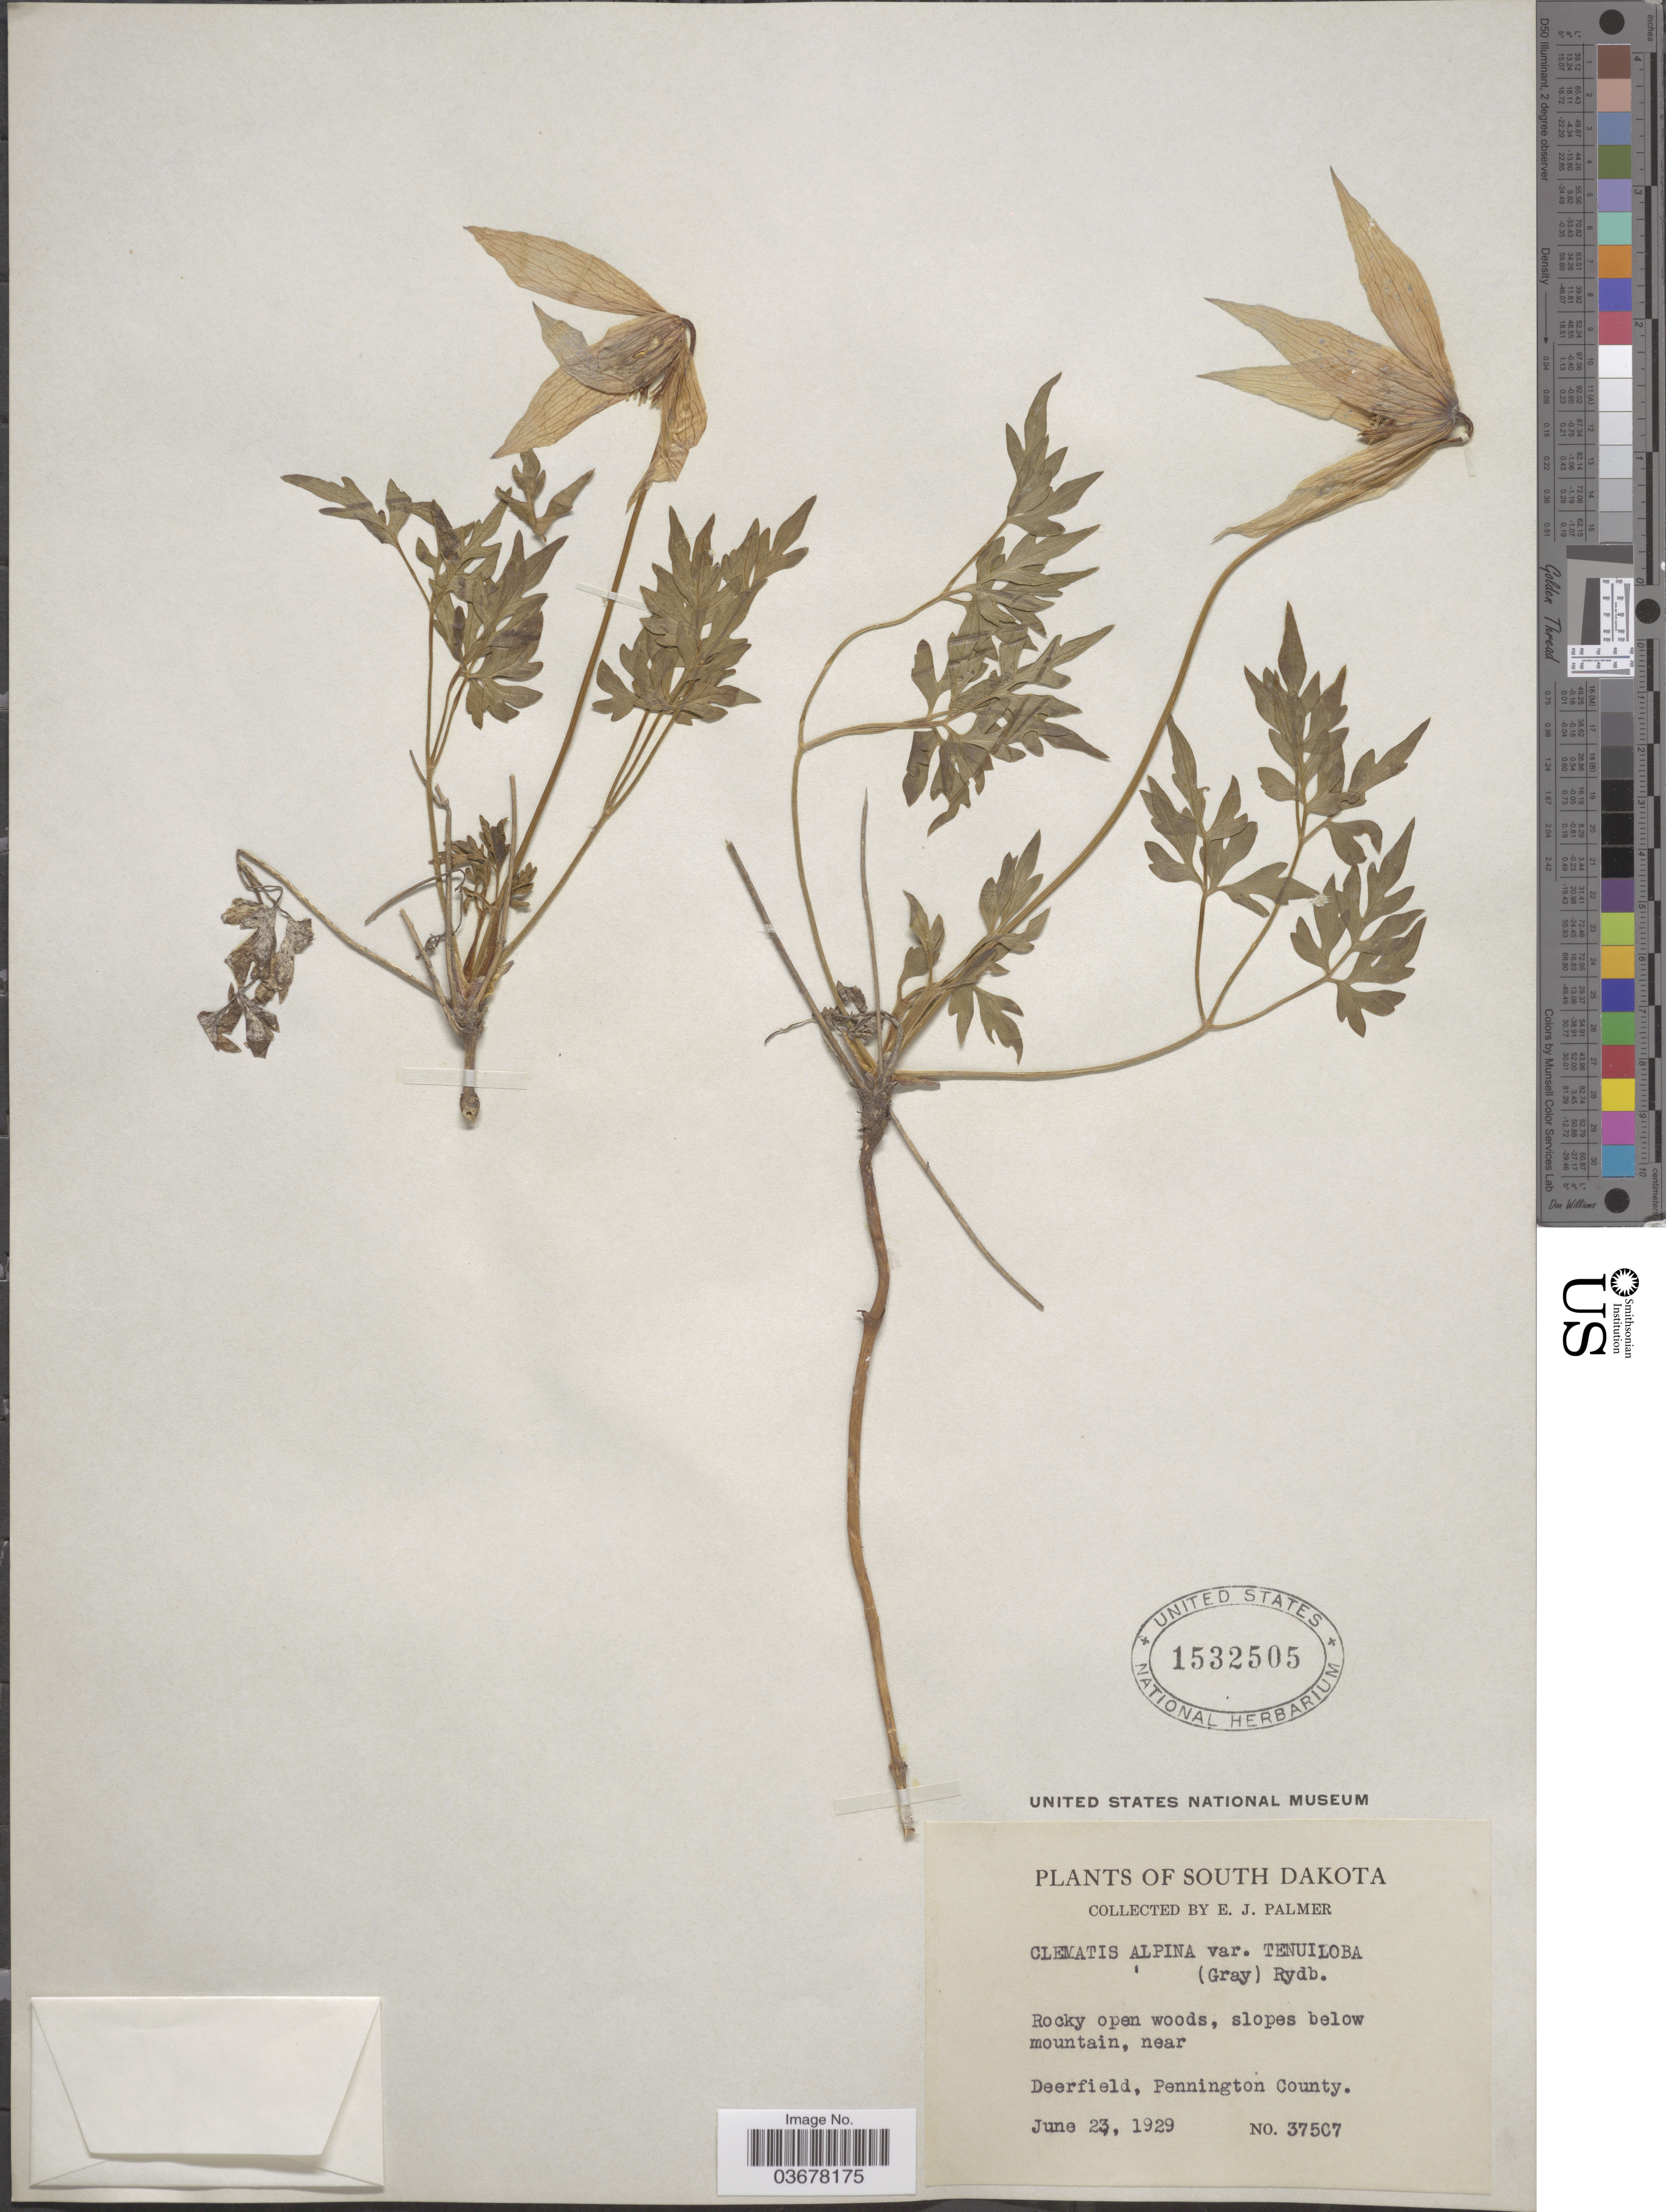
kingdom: Plantae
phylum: Tracheophyta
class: Magnoliopsida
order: Ranunculales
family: Ranunculaceae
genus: Clematis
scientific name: Clematis columbiana var. tenuiloba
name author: (A. Gray) J.S. Pringle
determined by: Strong, M. T., (US), Smithsonian Institution - National Museum of Natural History (UNITED STATES)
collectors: E. J. Palmer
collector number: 37507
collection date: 1929-06-23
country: United States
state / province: South Dakota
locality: Slopes below mountain, near Deerfield, Pennington County.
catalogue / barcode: US 1532505